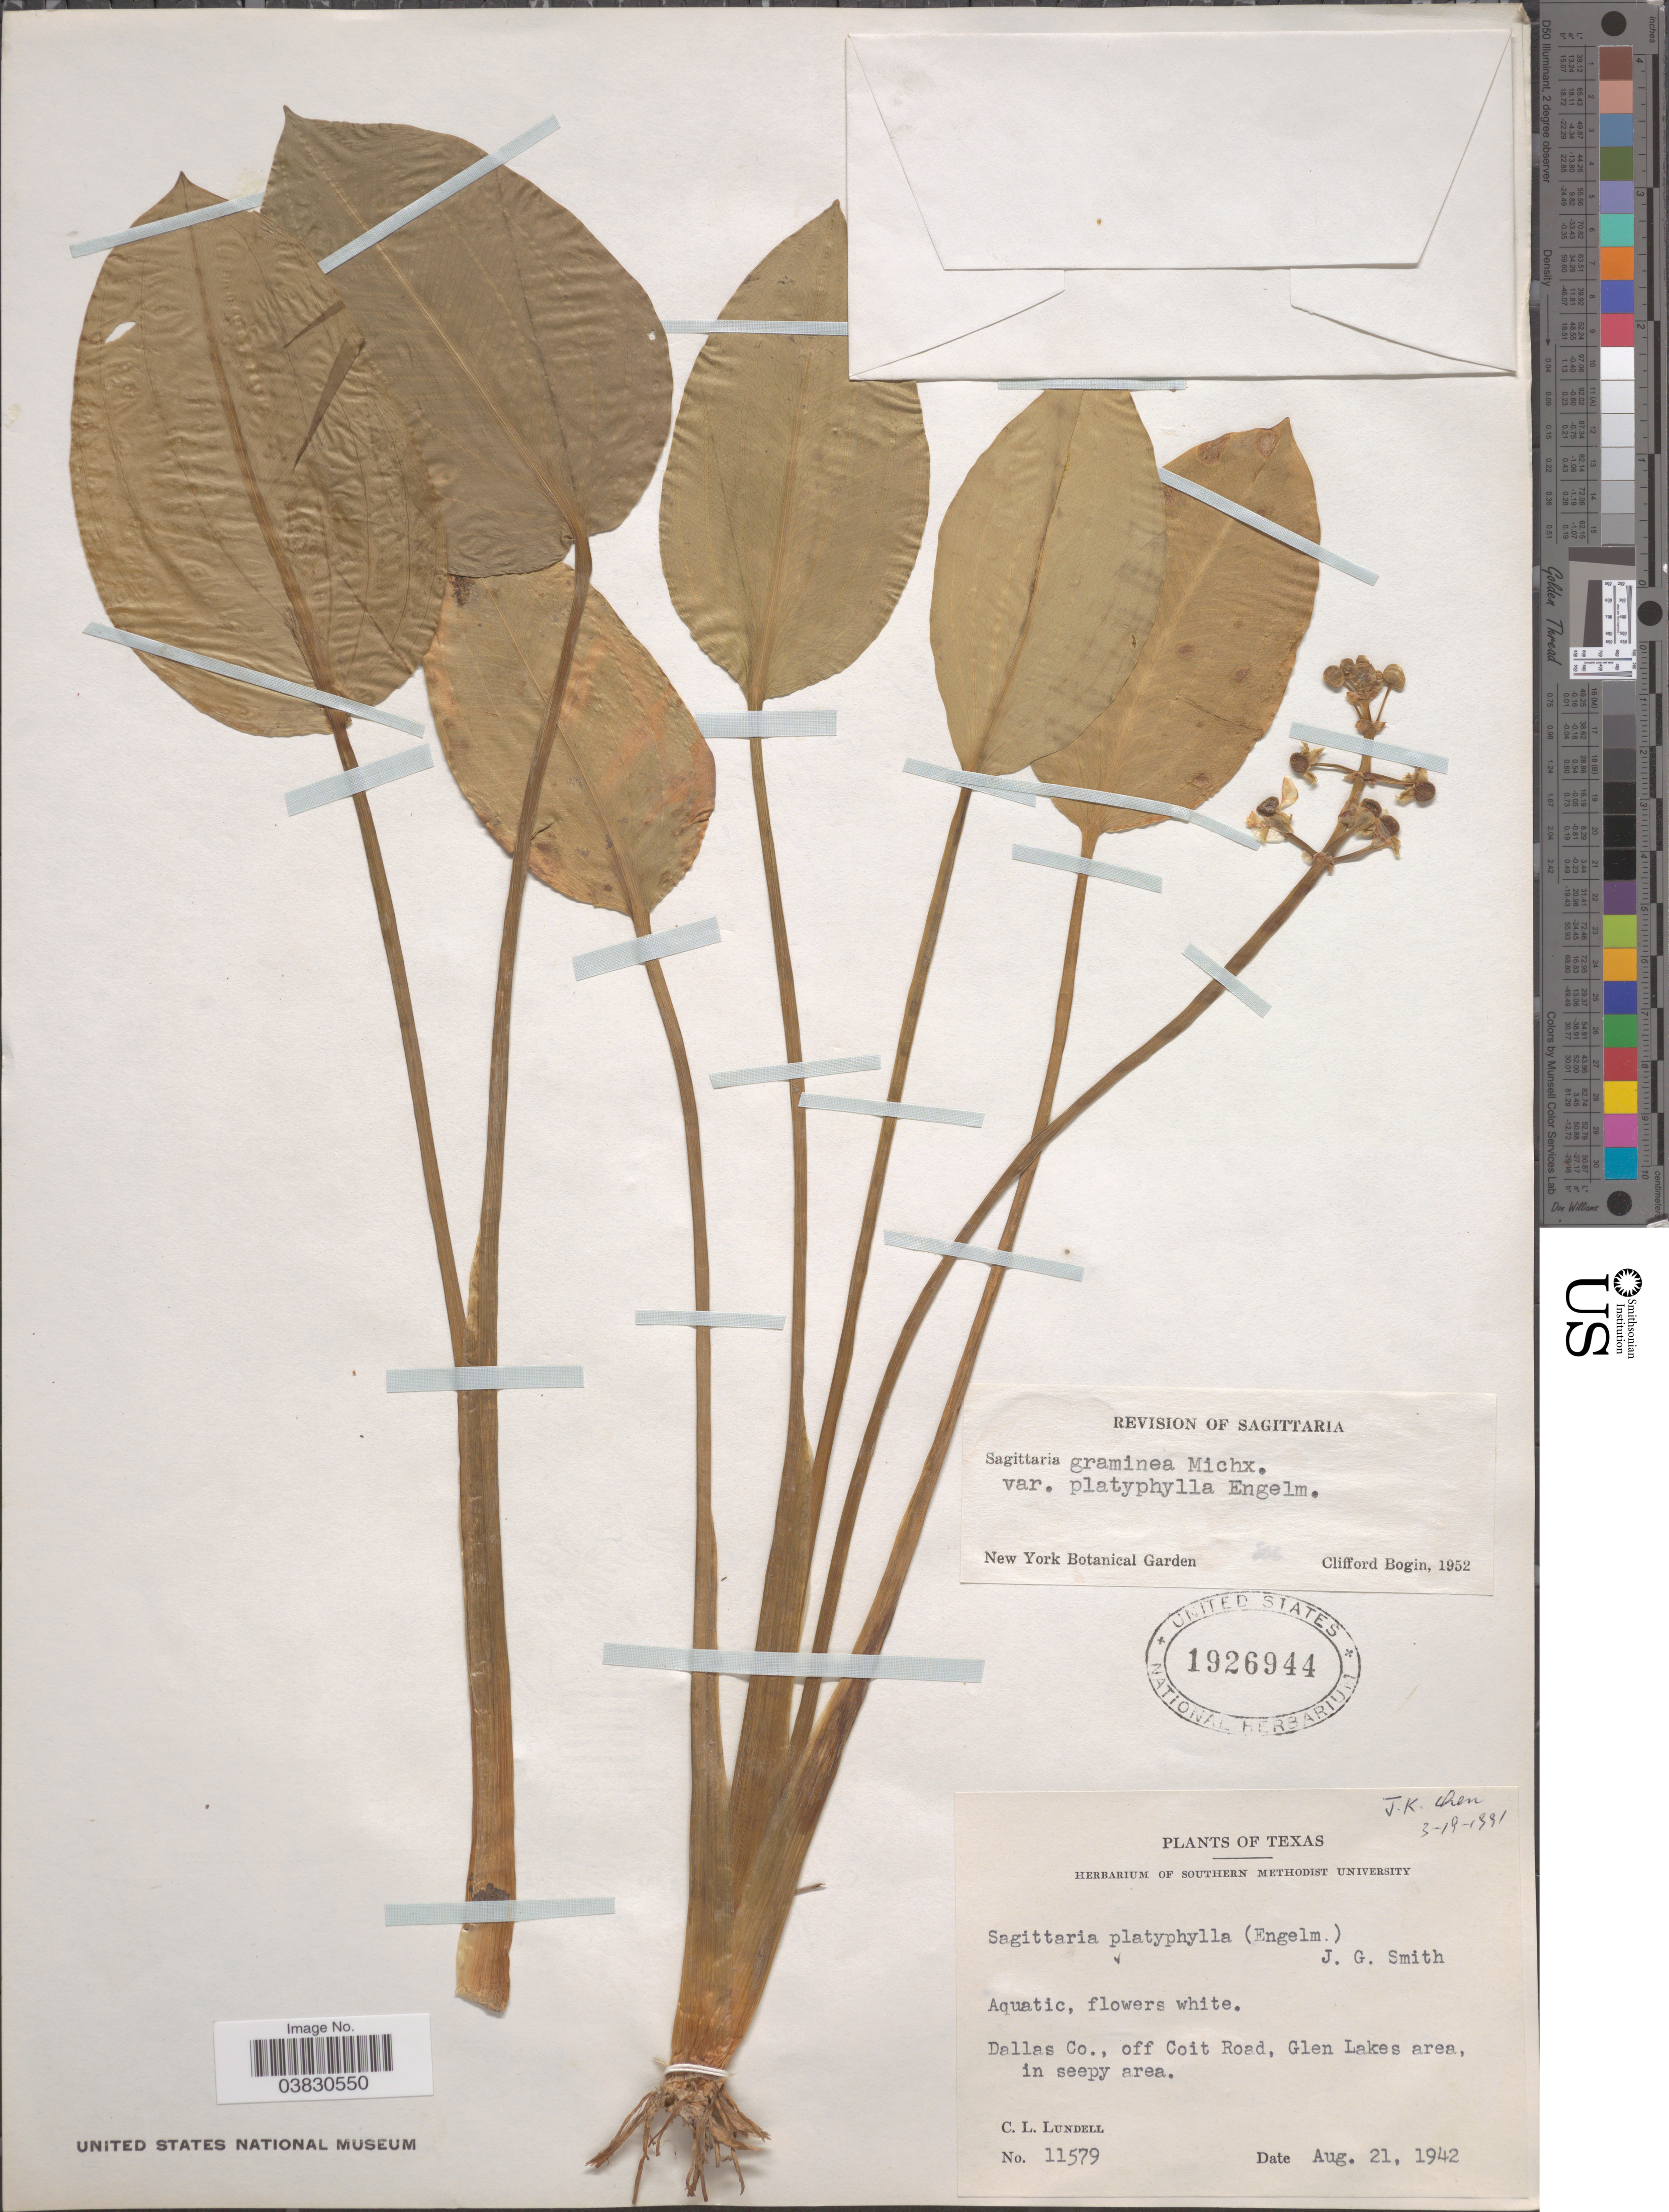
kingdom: Plantae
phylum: Tracheophyta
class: Liliopsida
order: Alismatales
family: Alismataceae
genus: Sagittaria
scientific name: Sagittaria platyphylla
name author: (Englem.) J.G. Sm.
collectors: C. L. Lundell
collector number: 11579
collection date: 1942-08-21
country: United States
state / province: Texas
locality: Dallas Co., off Coit Road, Glen Lakes area, in seepy area.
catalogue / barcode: US 1926944